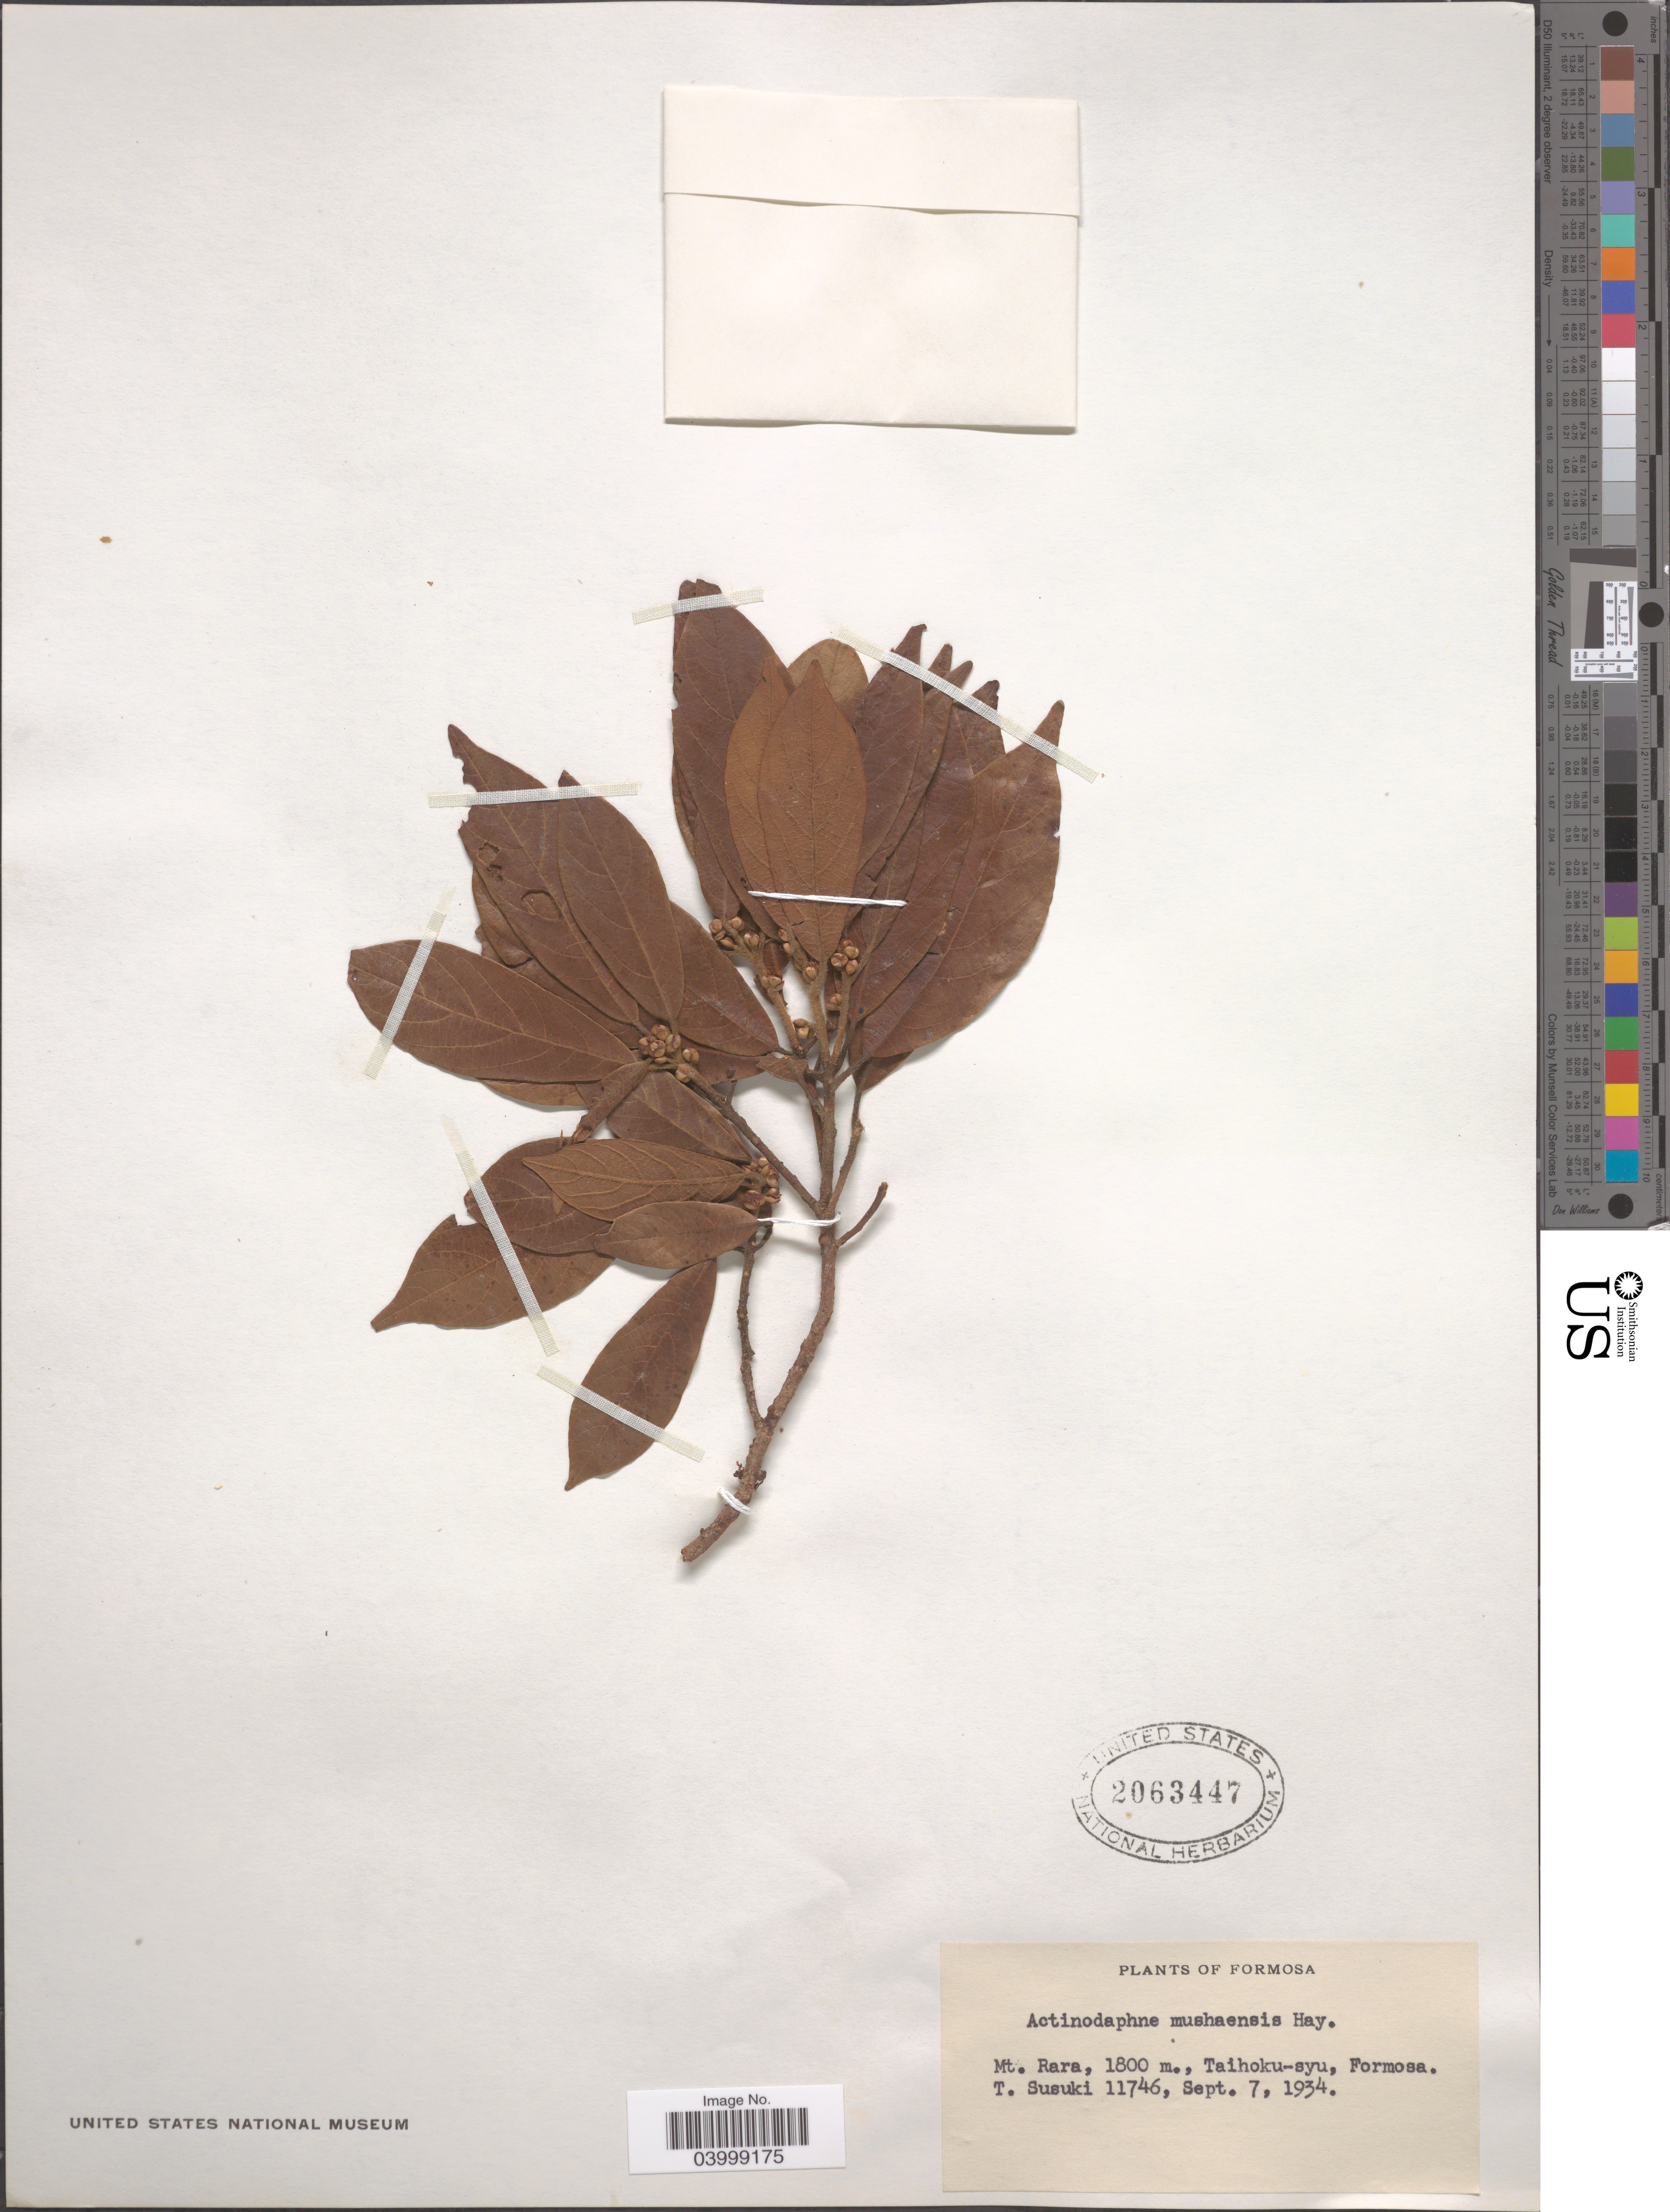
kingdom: Plantae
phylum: Tracheophyta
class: Magnoliopsida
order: Laurales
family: Lauraceae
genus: Actinodaphne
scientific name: Actinodaphne mushaensis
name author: (Hayata) Hayata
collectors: S. Suzuki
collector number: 11746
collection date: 1934-09-07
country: Taiwan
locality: Formosa. Mt. Rara, Taihoku-syu.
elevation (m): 1800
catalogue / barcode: US 2063447